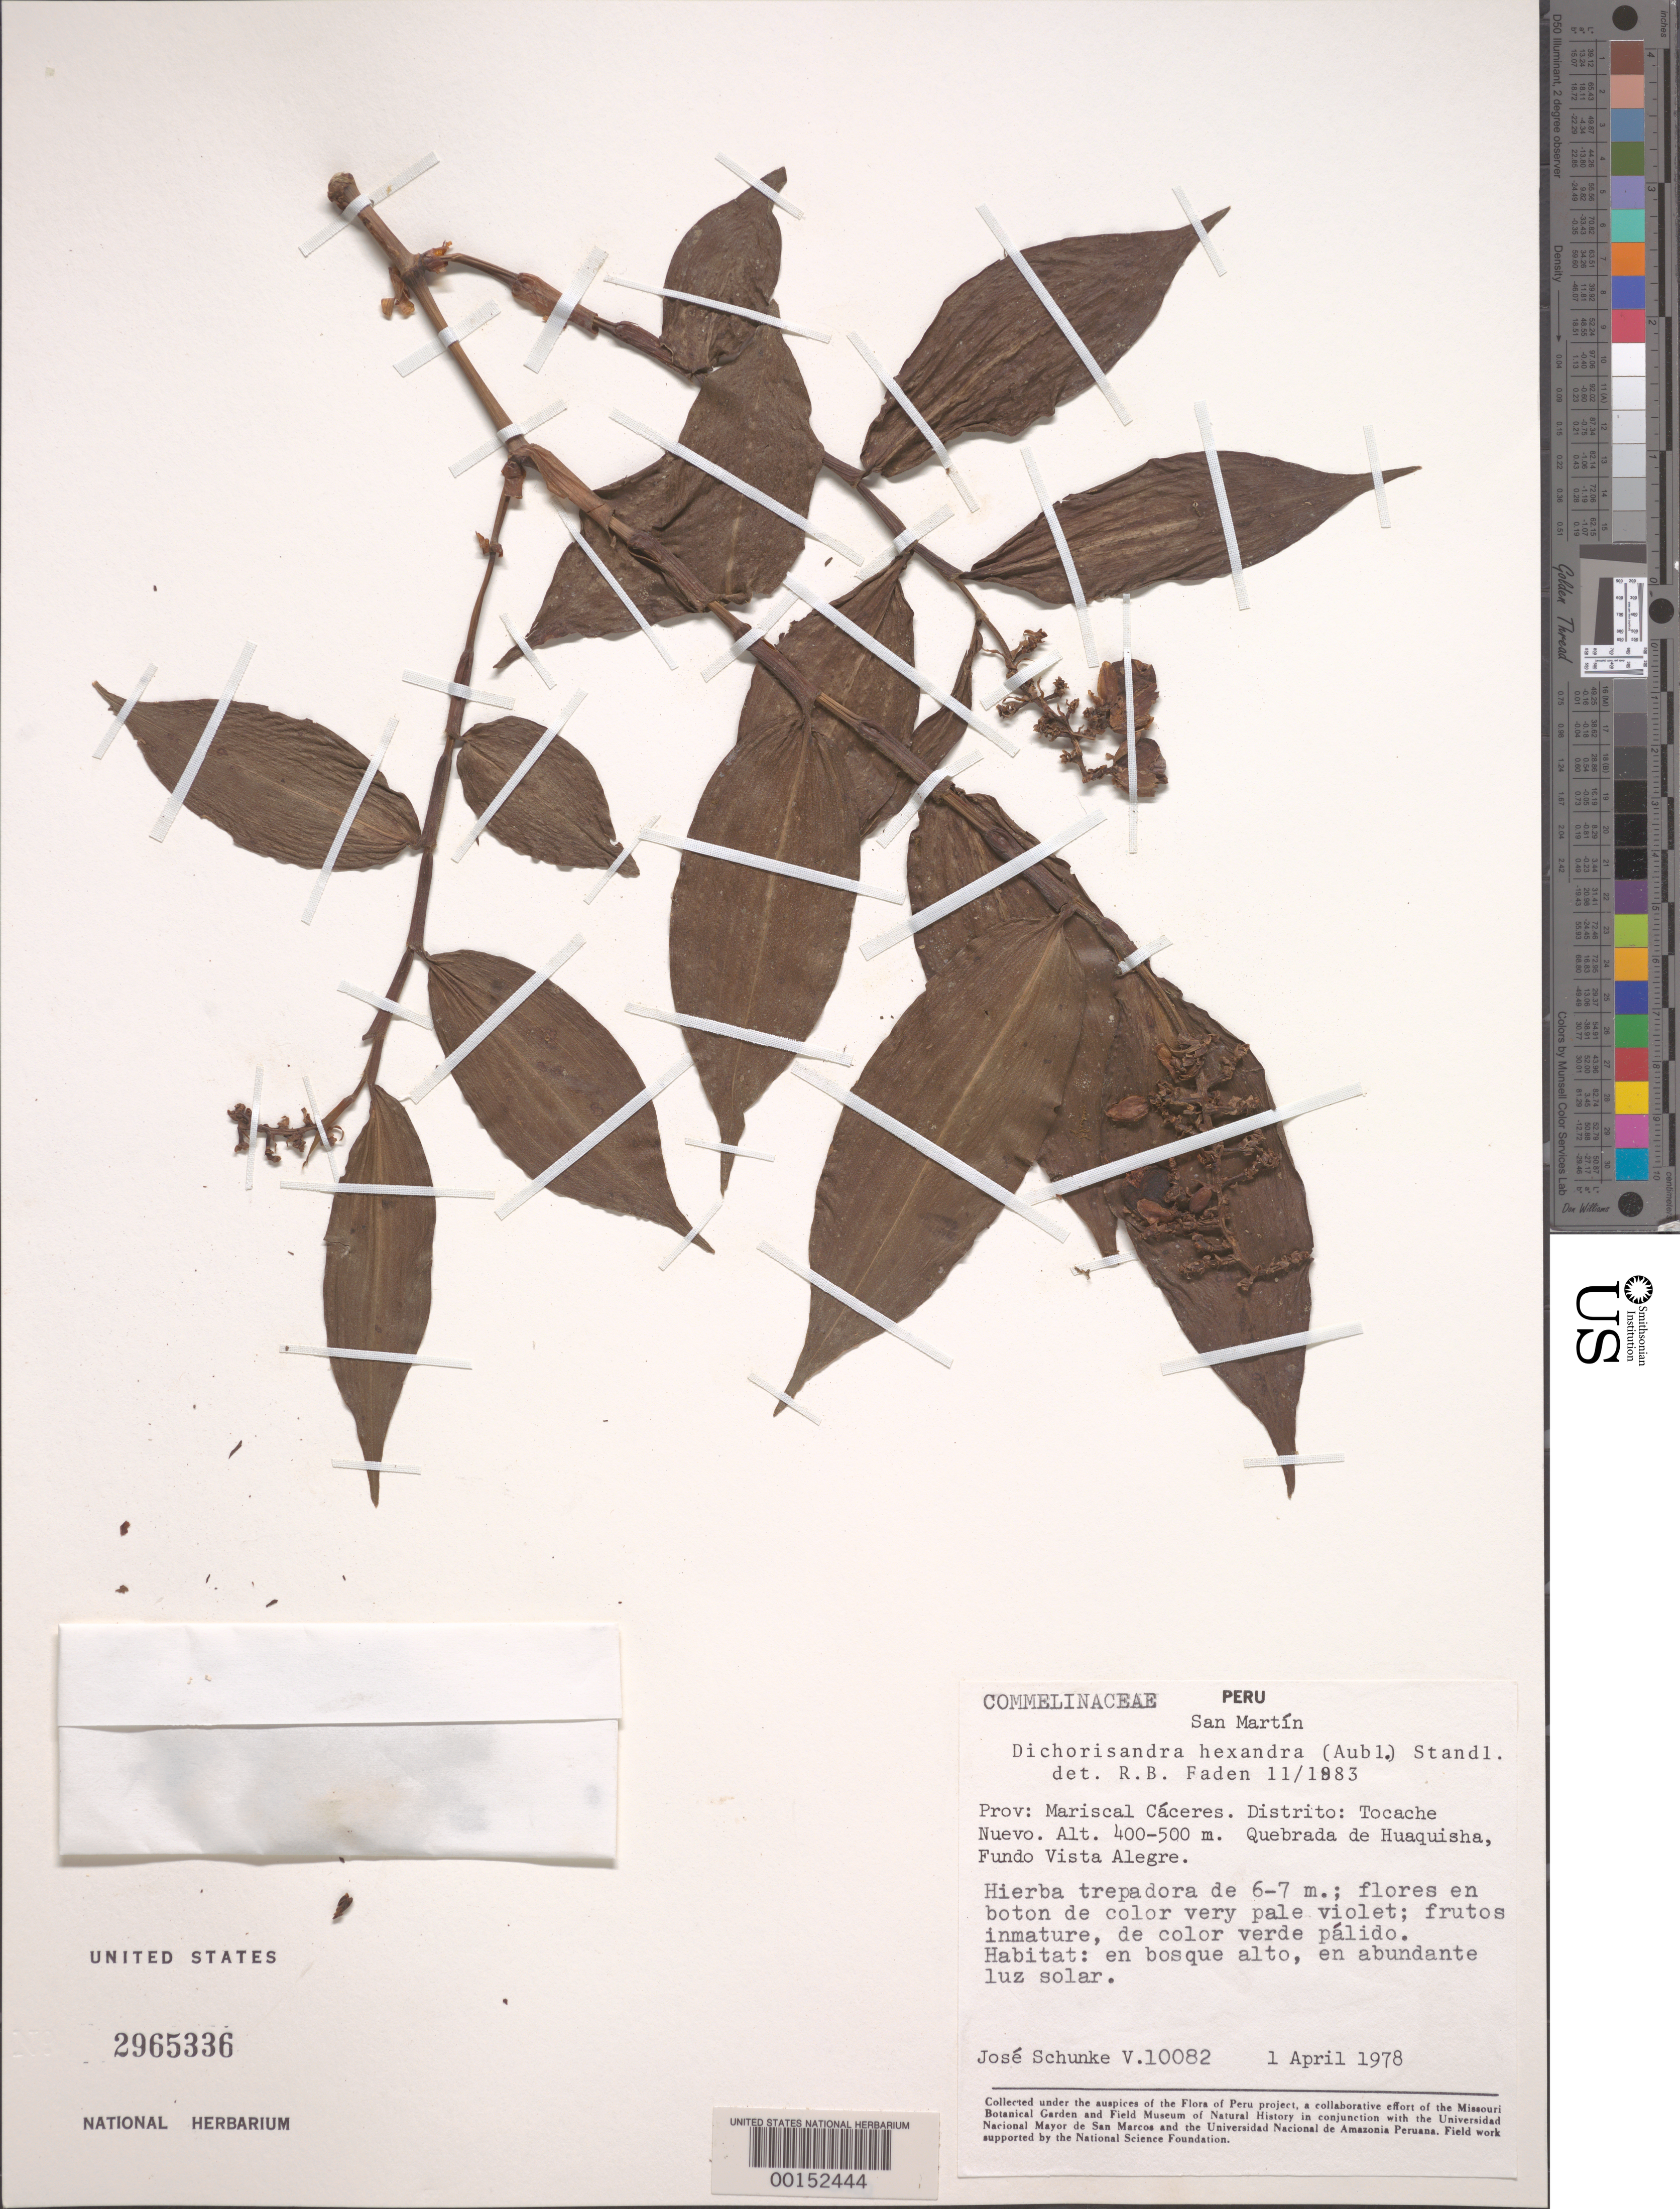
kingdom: Plantae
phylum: Tracheophyta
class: Liliopsida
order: Commelinales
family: Commelinaceae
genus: Dichorisandra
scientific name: Dichorisandra hexandra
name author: (Aubl.) Standl.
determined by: Faden, Robert B., (US), Smithsonian Institution - National Museum of Natural History (UNITED STATES)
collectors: J. Schunke Vigo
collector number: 10082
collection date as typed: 01 Apr 1978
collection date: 1978-04-01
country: Peru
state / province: San Martín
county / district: Mariscal Cáceres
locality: Tocache nuevo, quebrada de huaquisha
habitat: Low forest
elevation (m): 400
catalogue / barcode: US 2965336